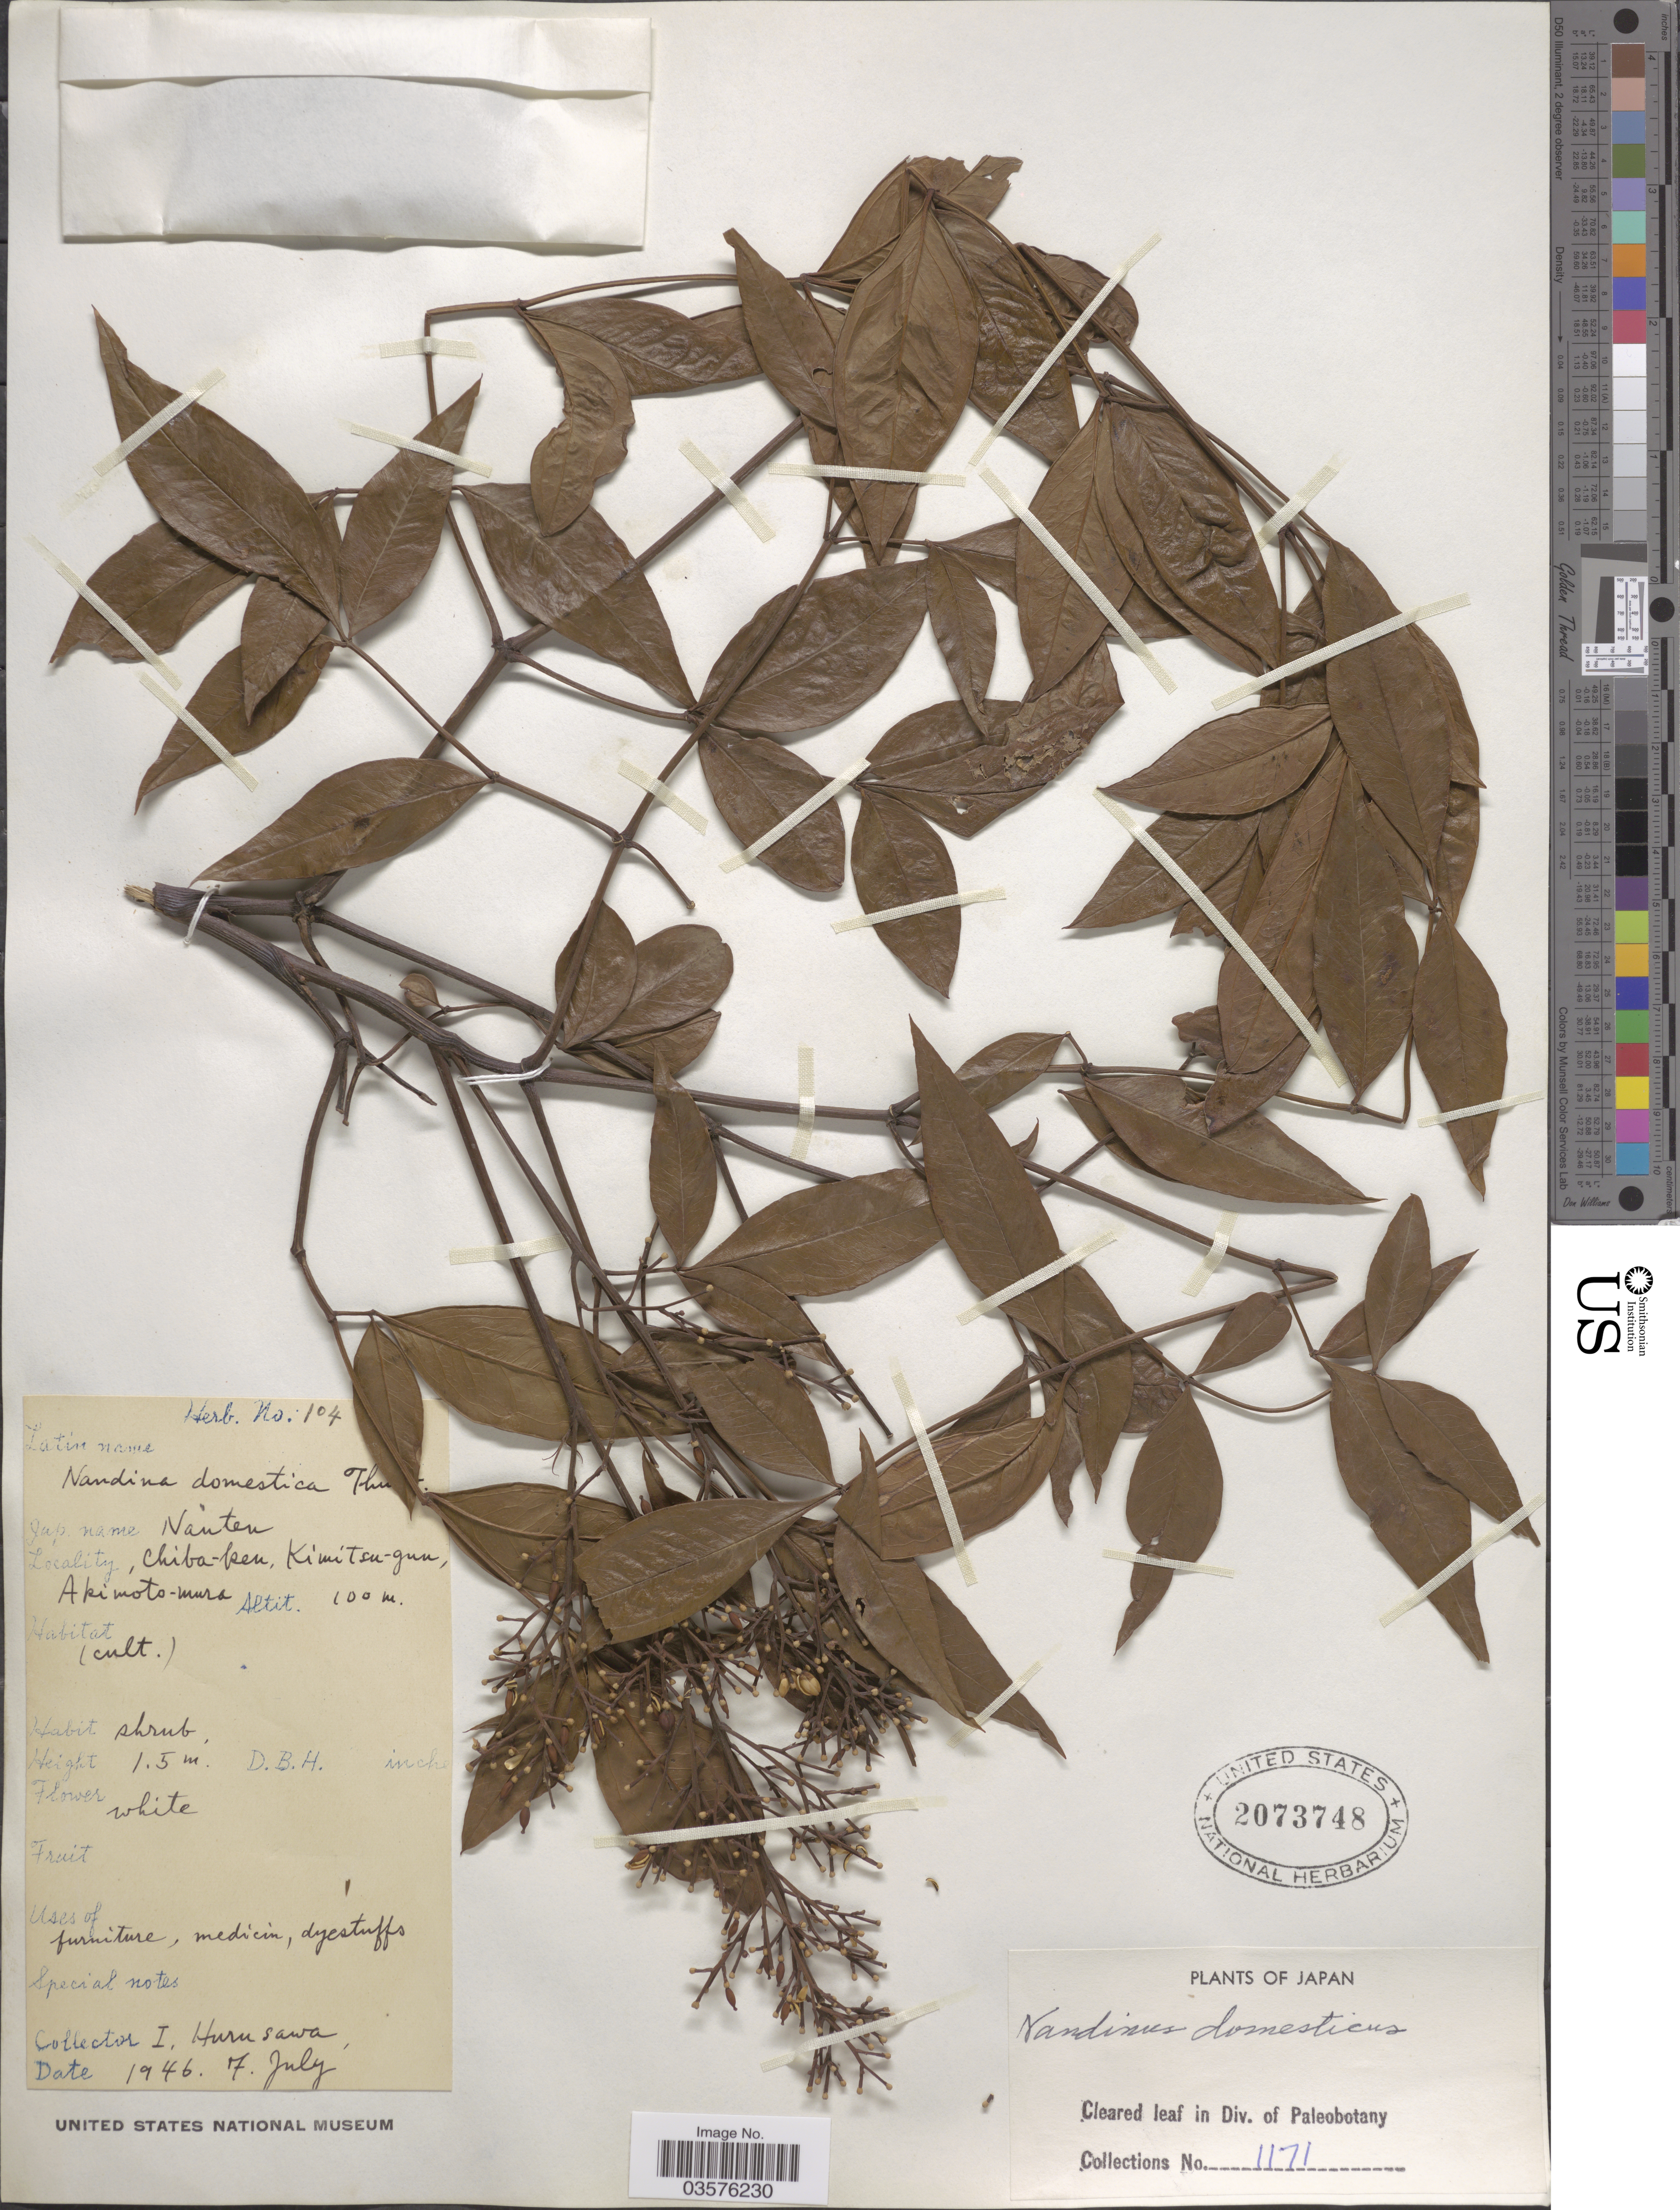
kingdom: Plantae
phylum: Tracheophyta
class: Magnoliopsida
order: Ranunculales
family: Berberidaceae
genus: Nandina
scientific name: Nandina domestica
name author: Thunb.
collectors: I. Hurusawa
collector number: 104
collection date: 1946-07-07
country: Japan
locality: Chiba-ken, Kimitsu-gun, Akimoto-mura.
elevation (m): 100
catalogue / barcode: US 2073748